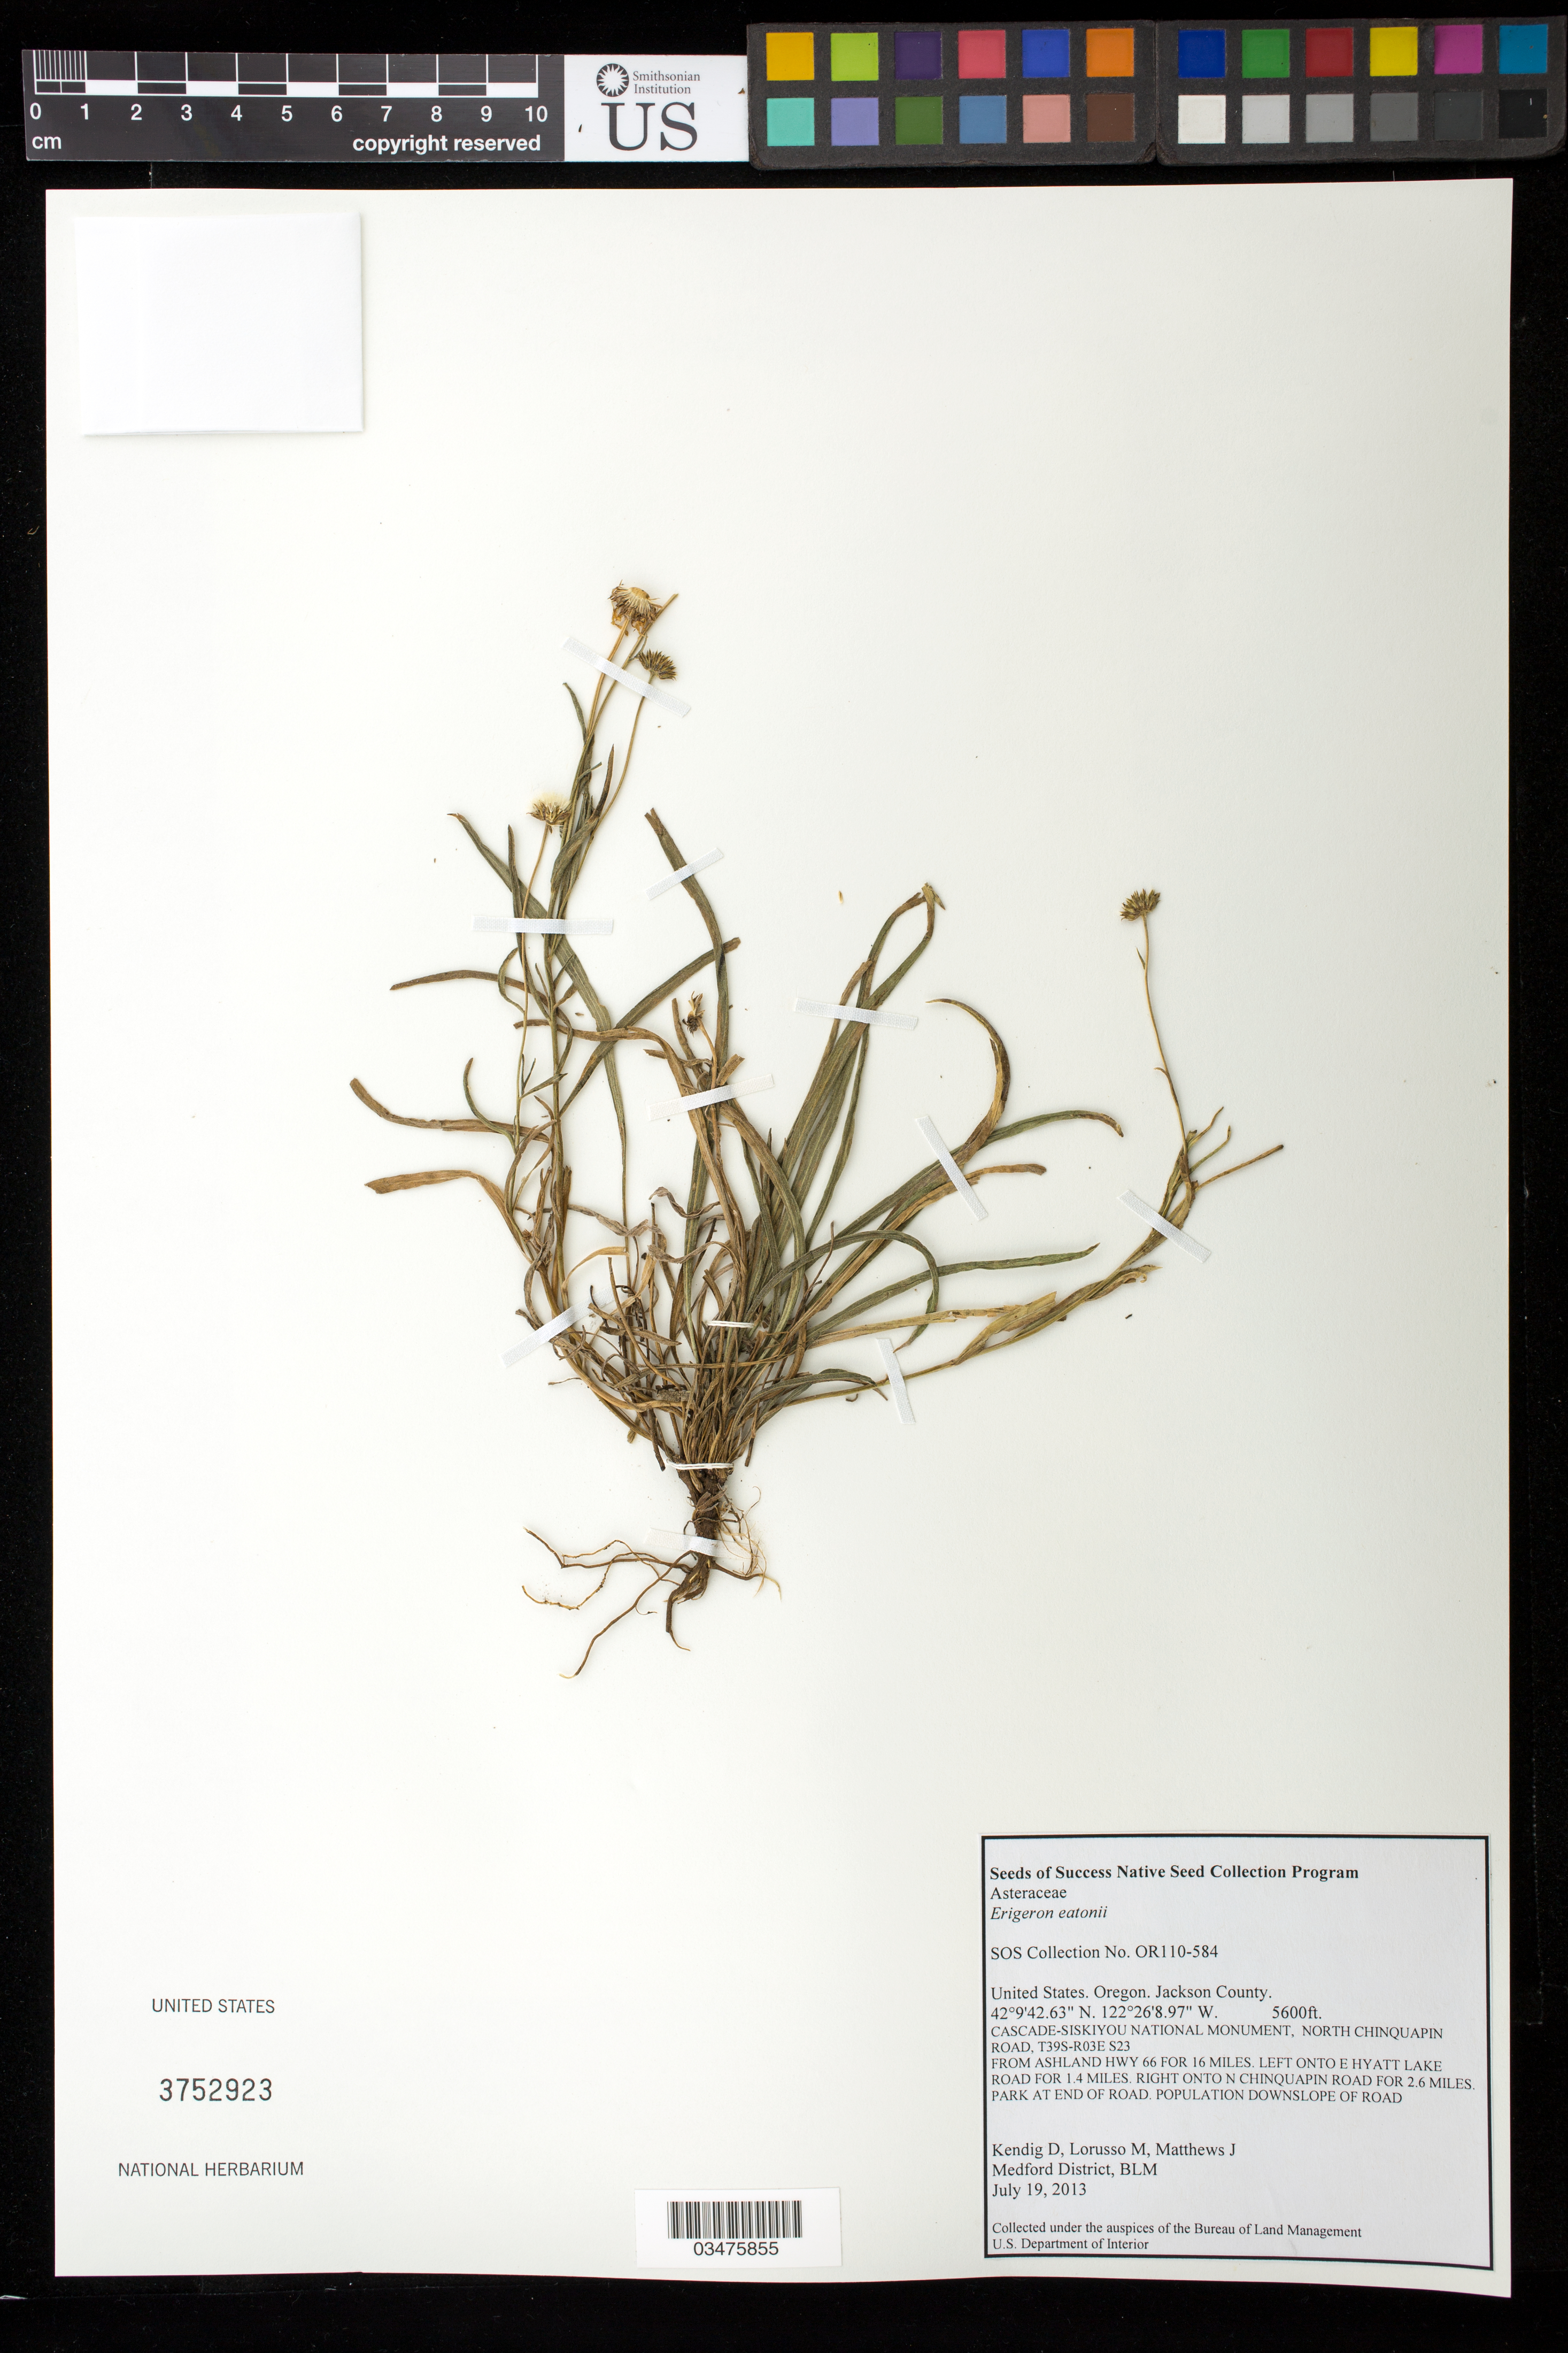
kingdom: Plantae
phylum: Tracheophyta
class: Magnoliopsida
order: Asterales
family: Asteraceae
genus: Erigeron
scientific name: Erigeron eatonii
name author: A. Gray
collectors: D. Kendig, J. Matthews & M. Lorusso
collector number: OR110-584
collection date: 2013-07-19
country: United States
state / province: Oregon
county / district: Jackson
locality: Cascade-Siskiyou National Monument, N Chinquapin Road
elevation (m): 1707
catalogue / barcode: US 3752923